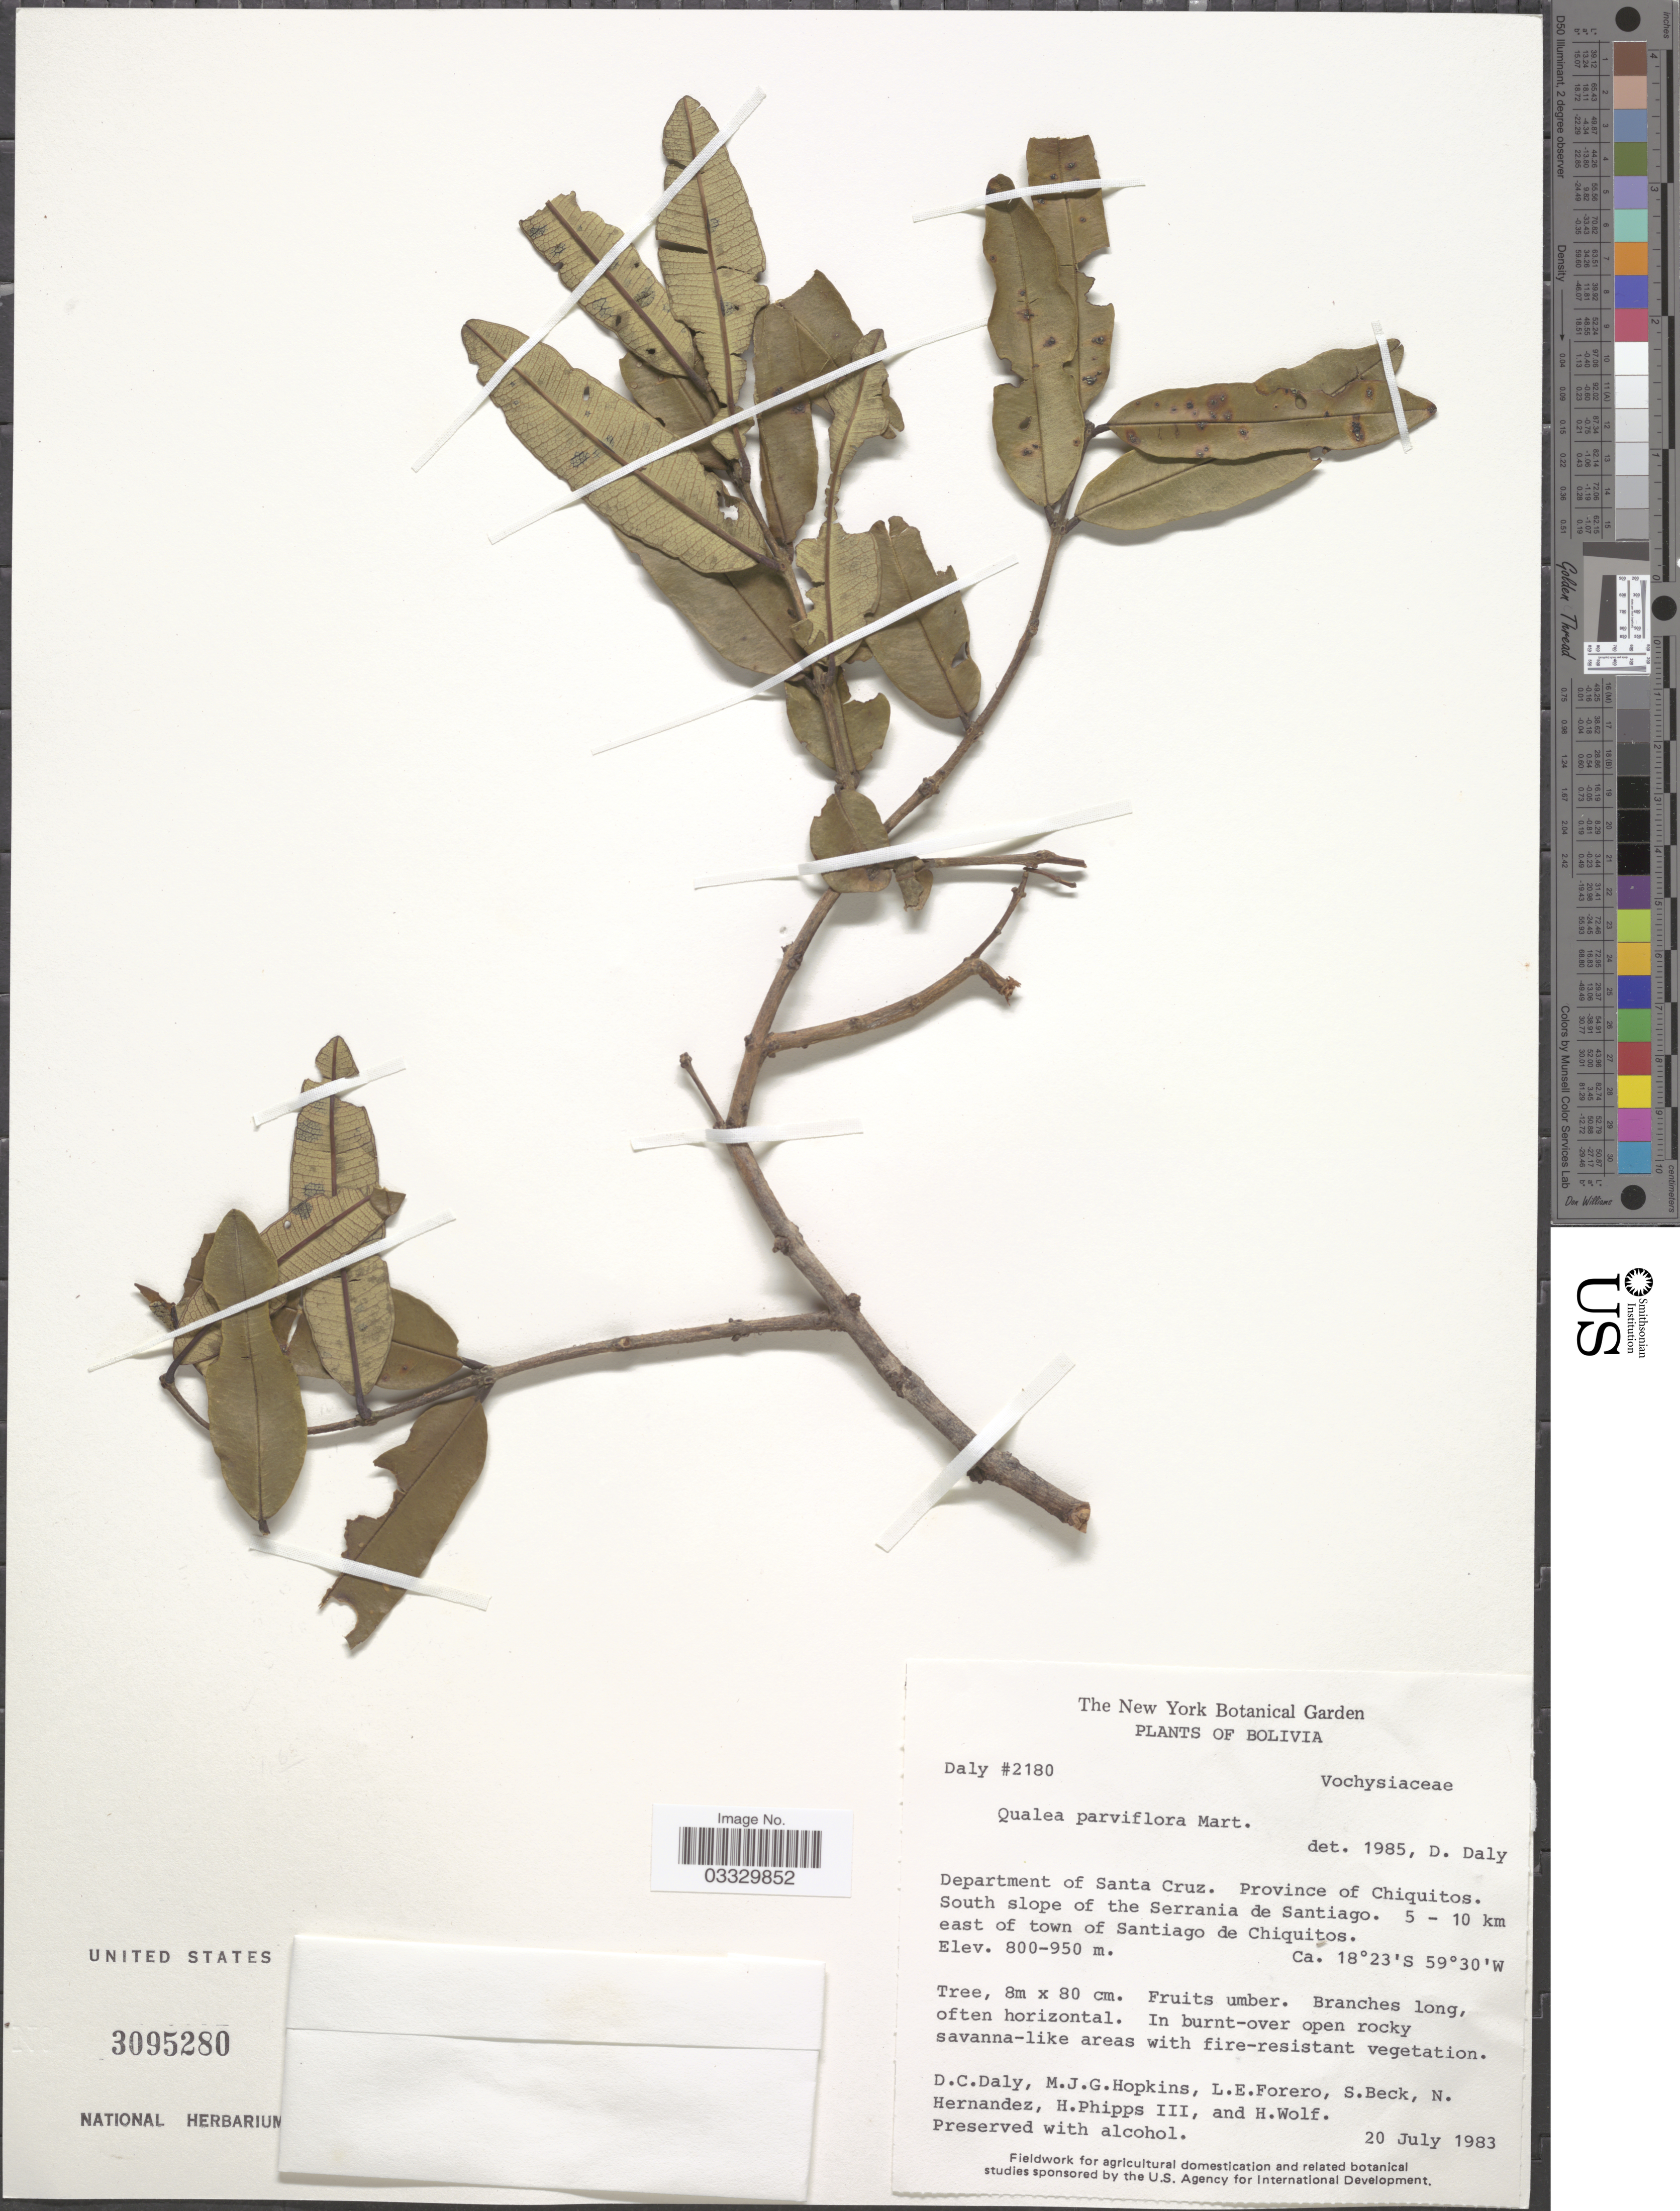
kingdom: Plantae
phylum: Tracheophyta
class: Magnoliopsida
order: Myrtales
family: Vochysiaceae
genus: Qualea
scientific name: Qualea parviflora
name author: Mart.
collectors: D. C. Daly, M. J. G. Hopkins, L. Forero, S. G. Beck & et al.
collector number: Daly 2180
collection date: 1983-07-20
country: Bolivia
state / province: Santa Cruz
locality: Department of Santa Cruz. Province of Chiquitos. South slope of the Serrania de Santiago. 5 - 10 km east of town of Santiago de Chiquitos.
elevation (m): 800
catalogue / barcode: US 3095280